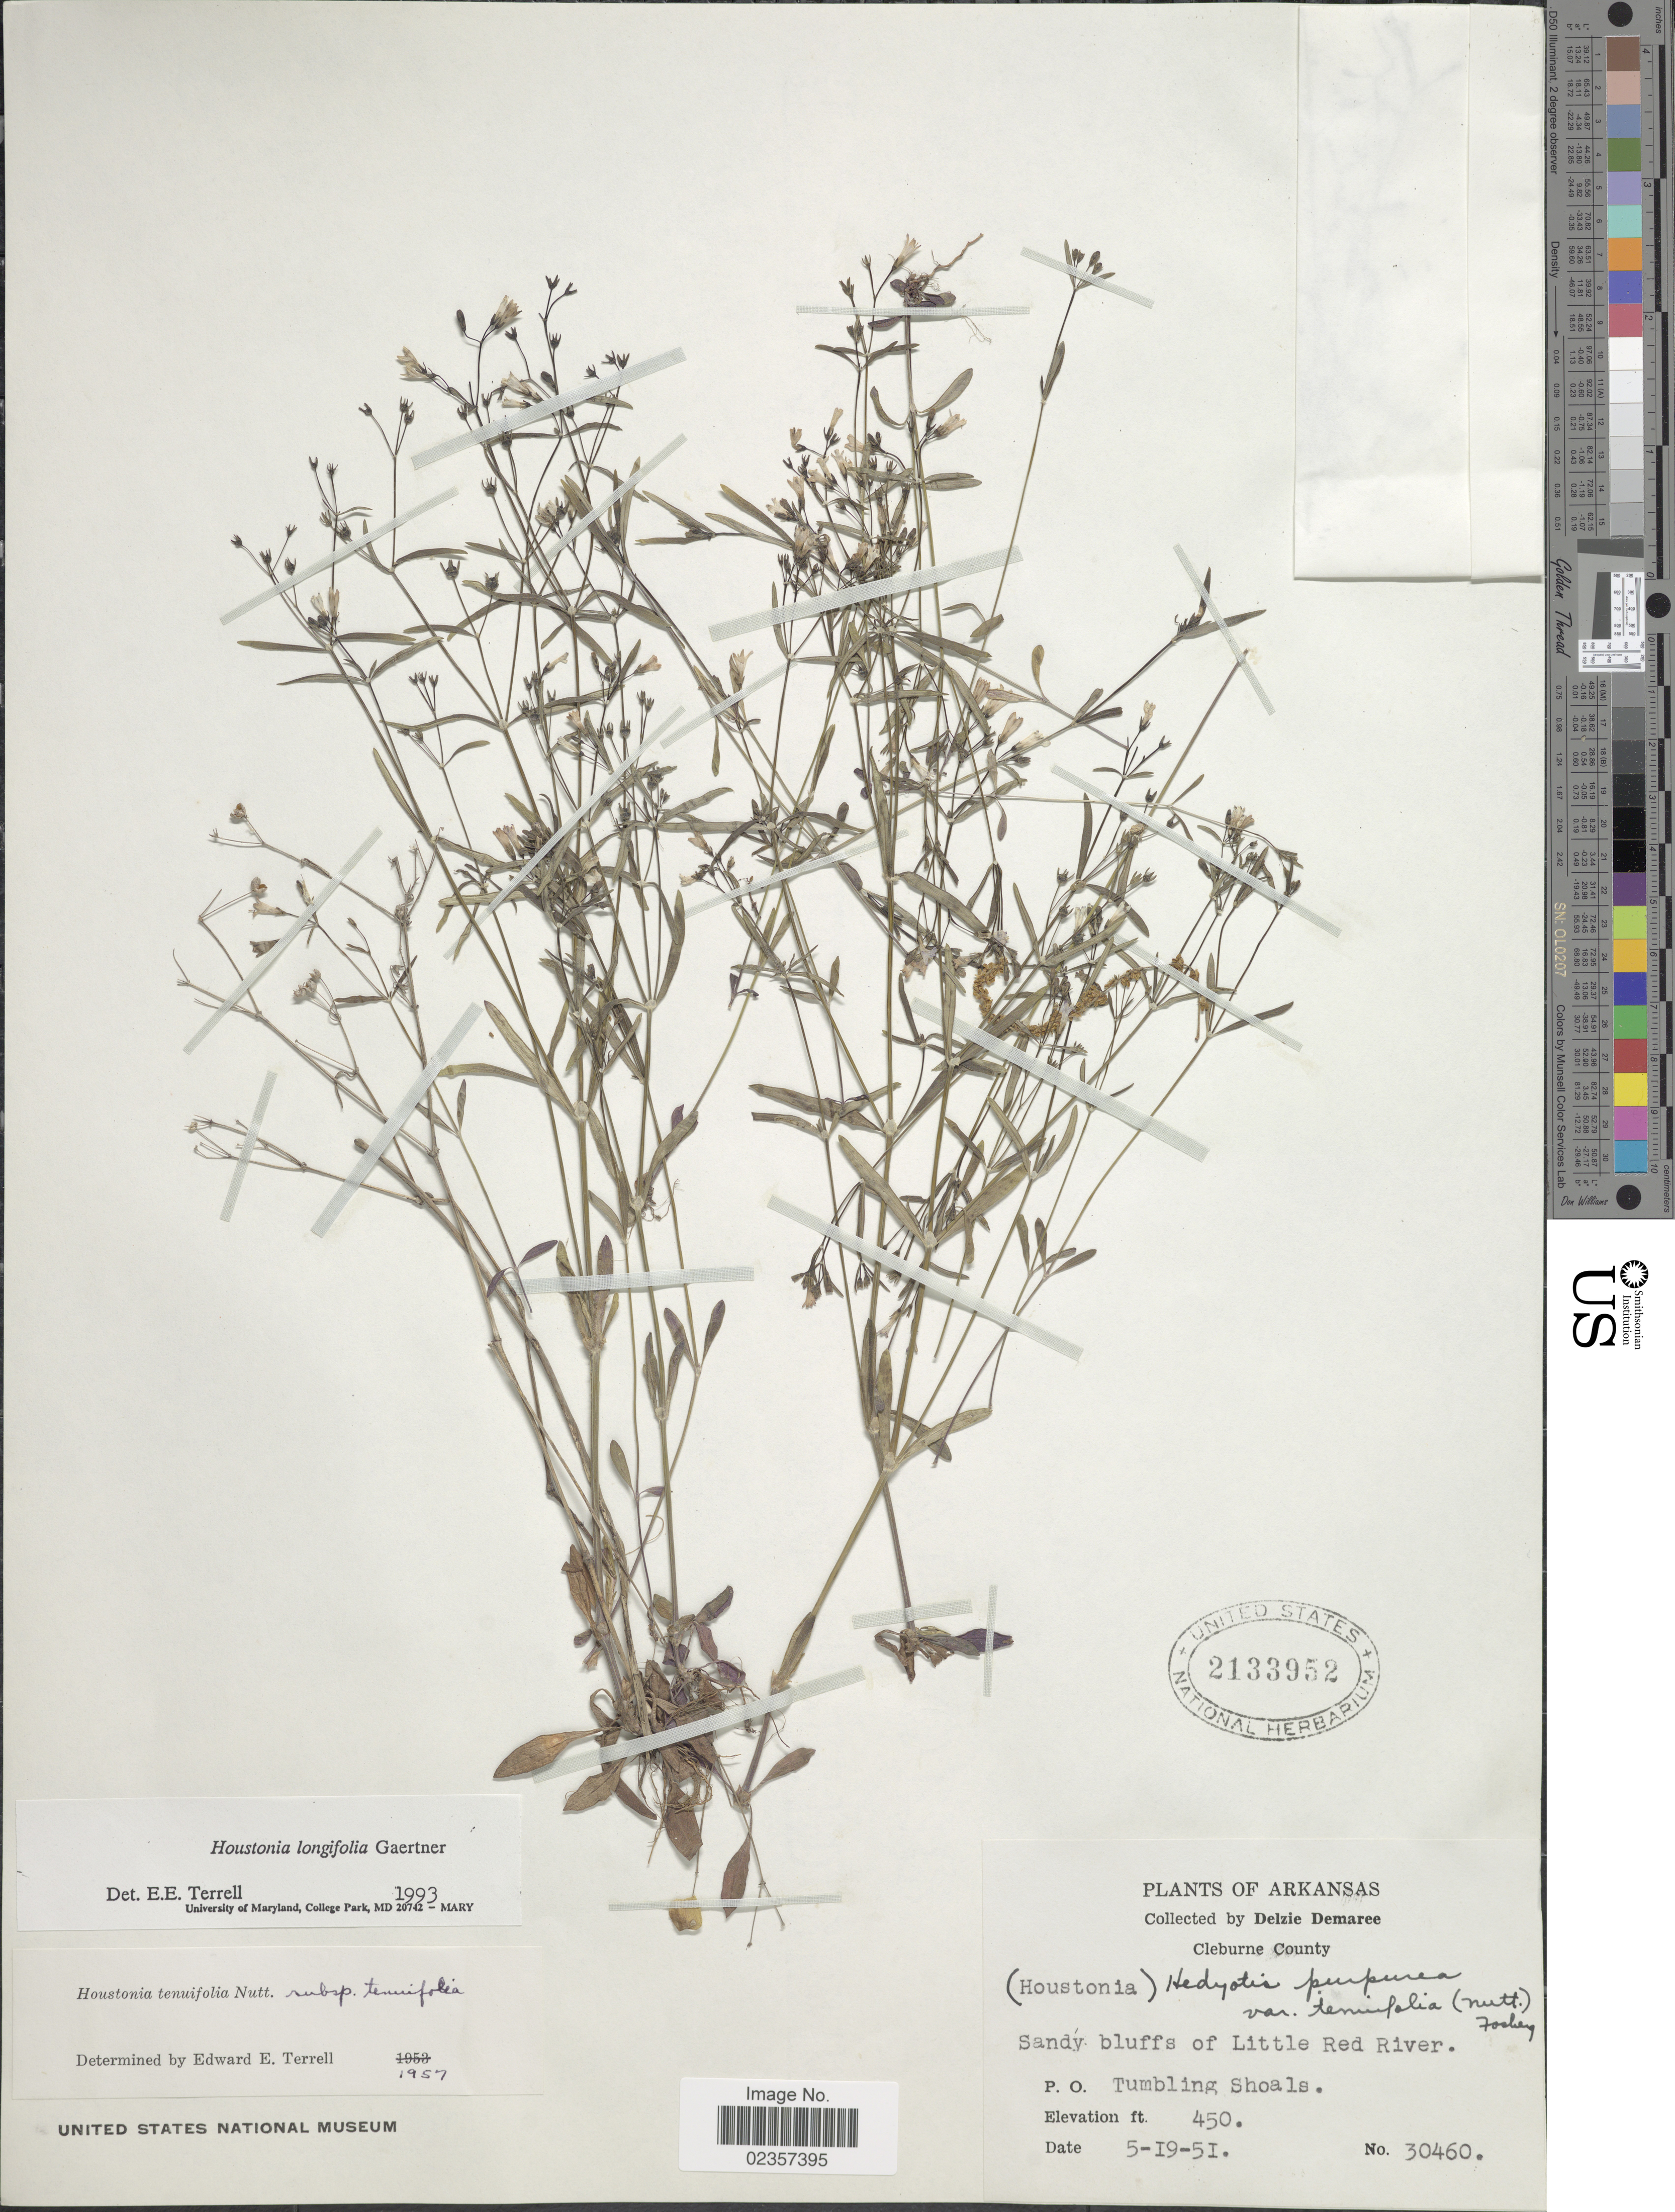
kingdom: Plantae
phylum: Tracheophyta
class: Magnoliopsida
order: Gentianales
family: Rubiaceae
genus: Houstonia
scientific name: Houstonia longifolia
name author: Gaertn.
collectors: D. Demaree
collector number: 30460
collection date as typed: Transcribed d/m/y: 19/5/51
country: United States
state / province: Arkansas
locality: Cleburne County. Sandy bluffs of Little Red River. P.O. Tumbling Shoals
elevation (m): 137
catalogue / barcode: US 2133952